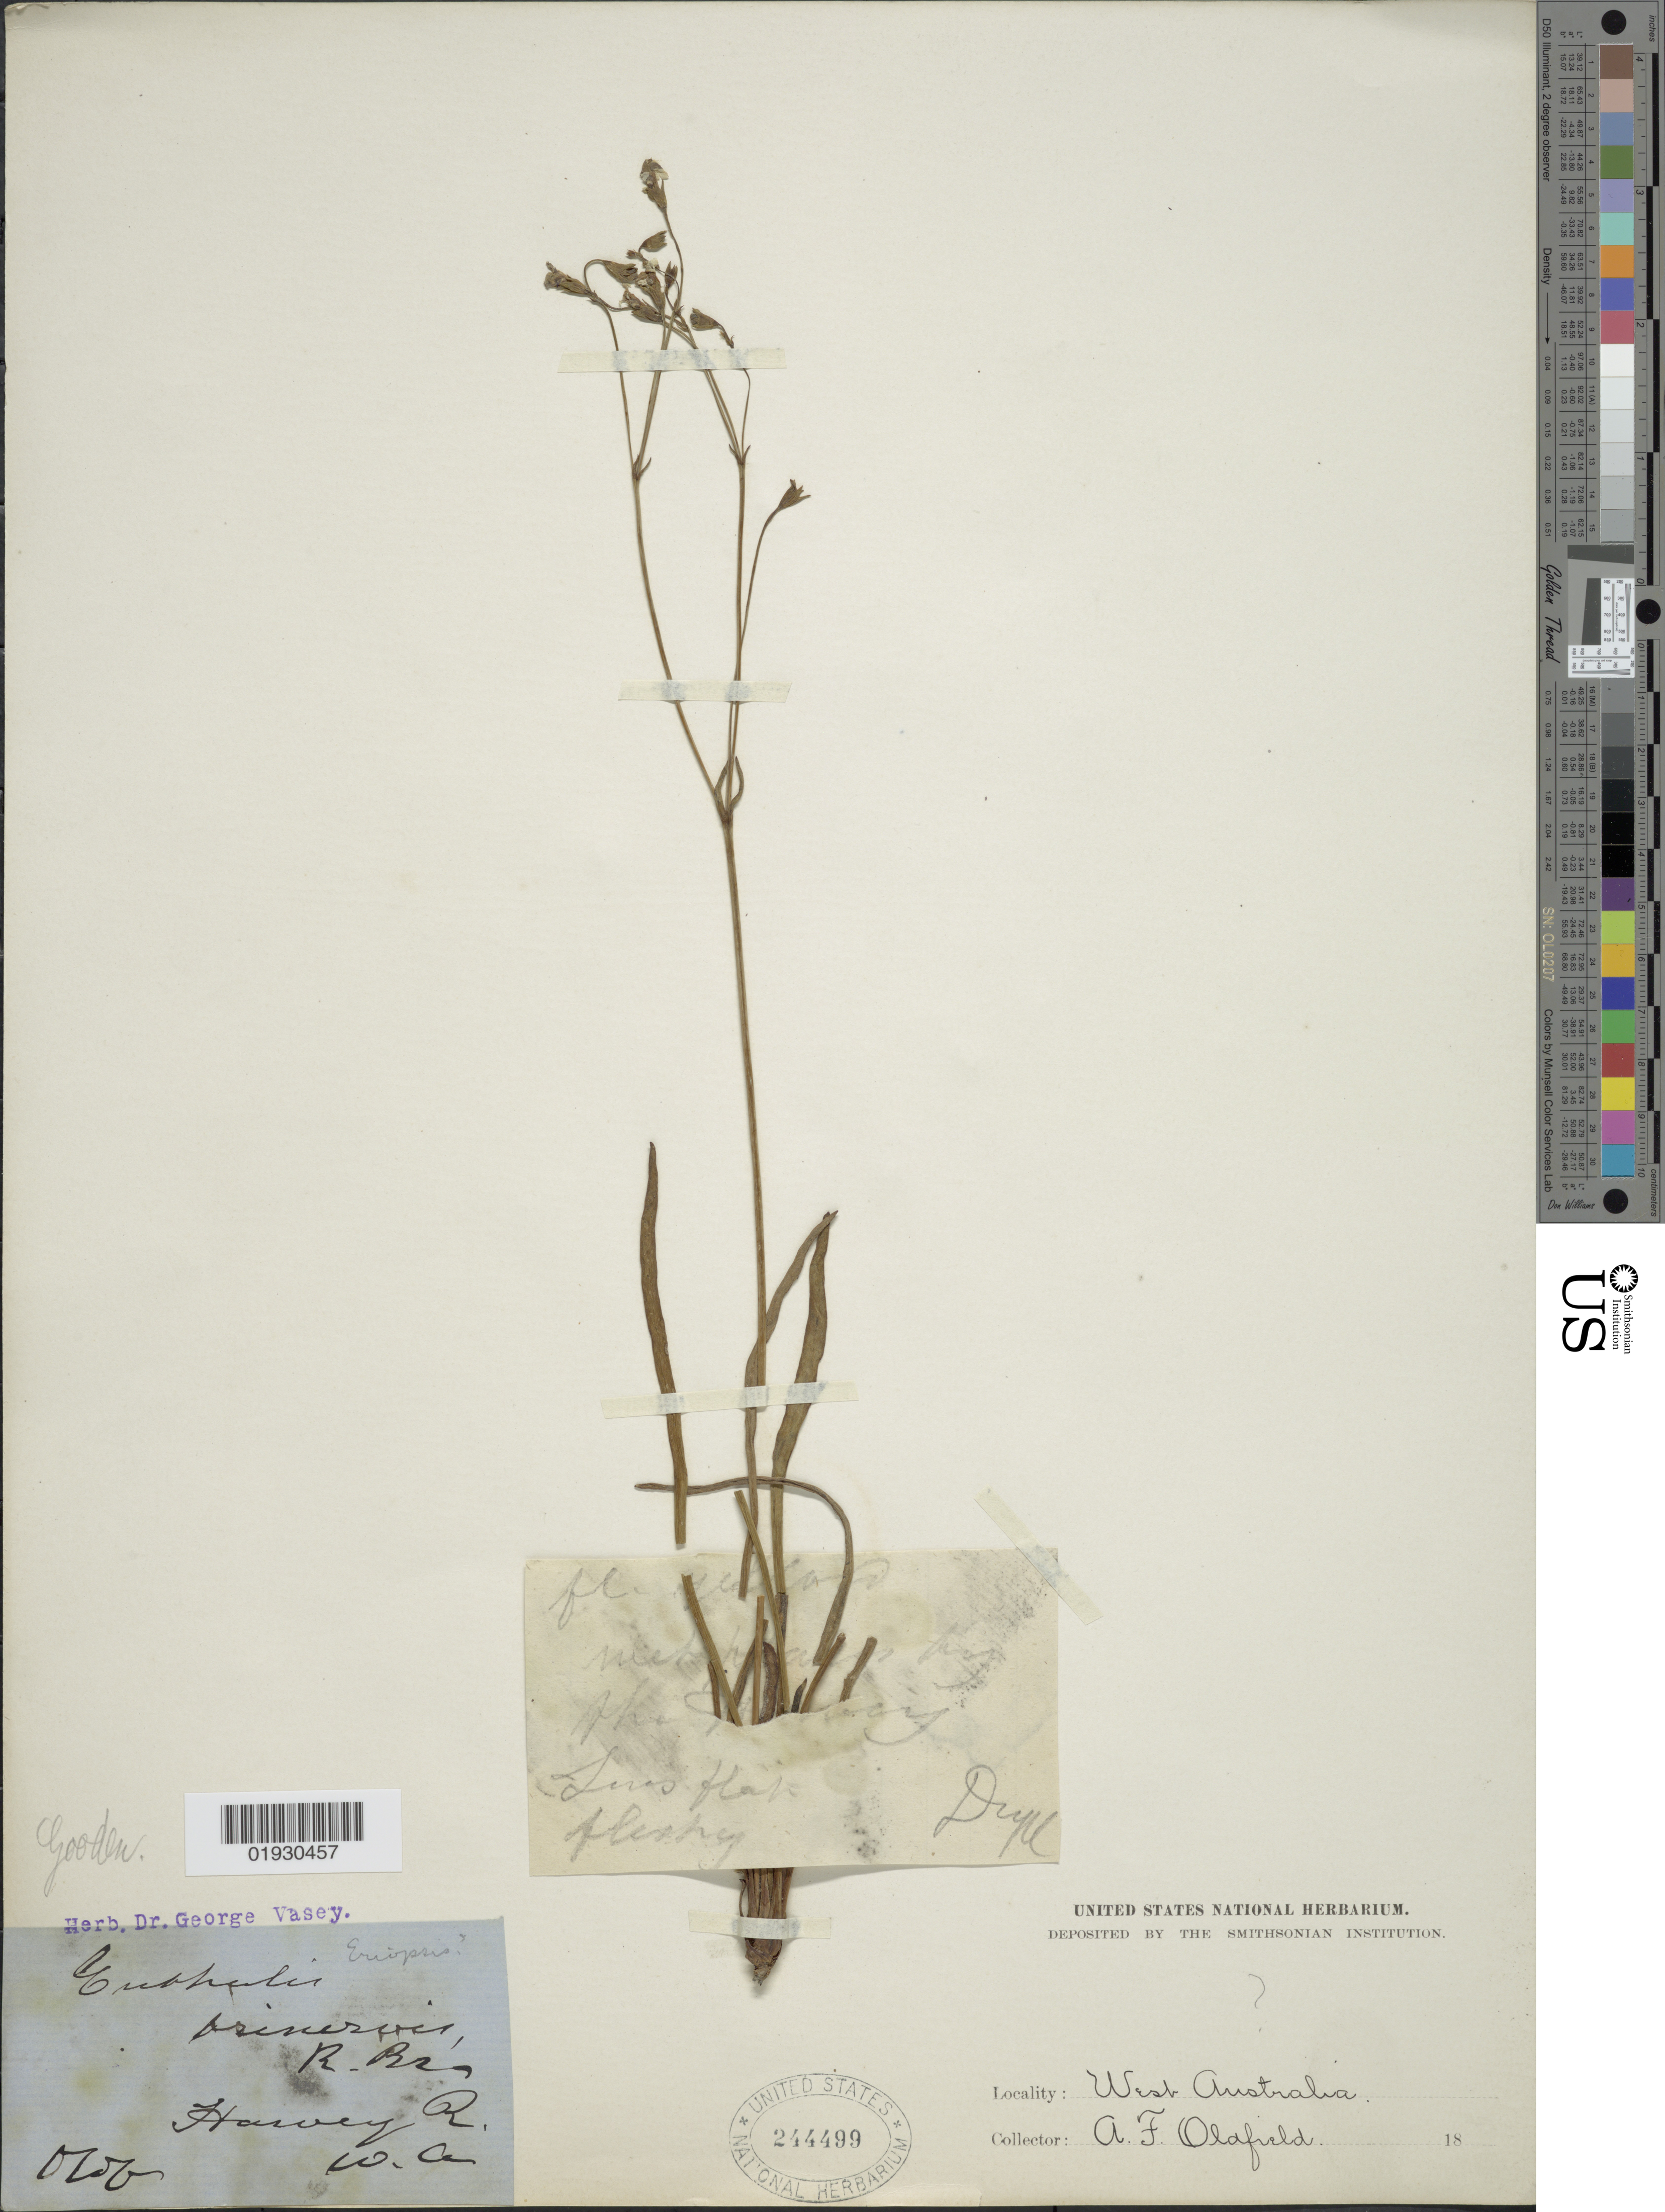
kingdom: Plantae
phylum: Tracheophyta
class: Magnoliopsida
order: Dipsacales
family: Caprifoliaceae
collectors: A. Oldfield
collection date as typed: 18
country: Australia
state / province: Western Australia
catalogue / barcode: US 244499